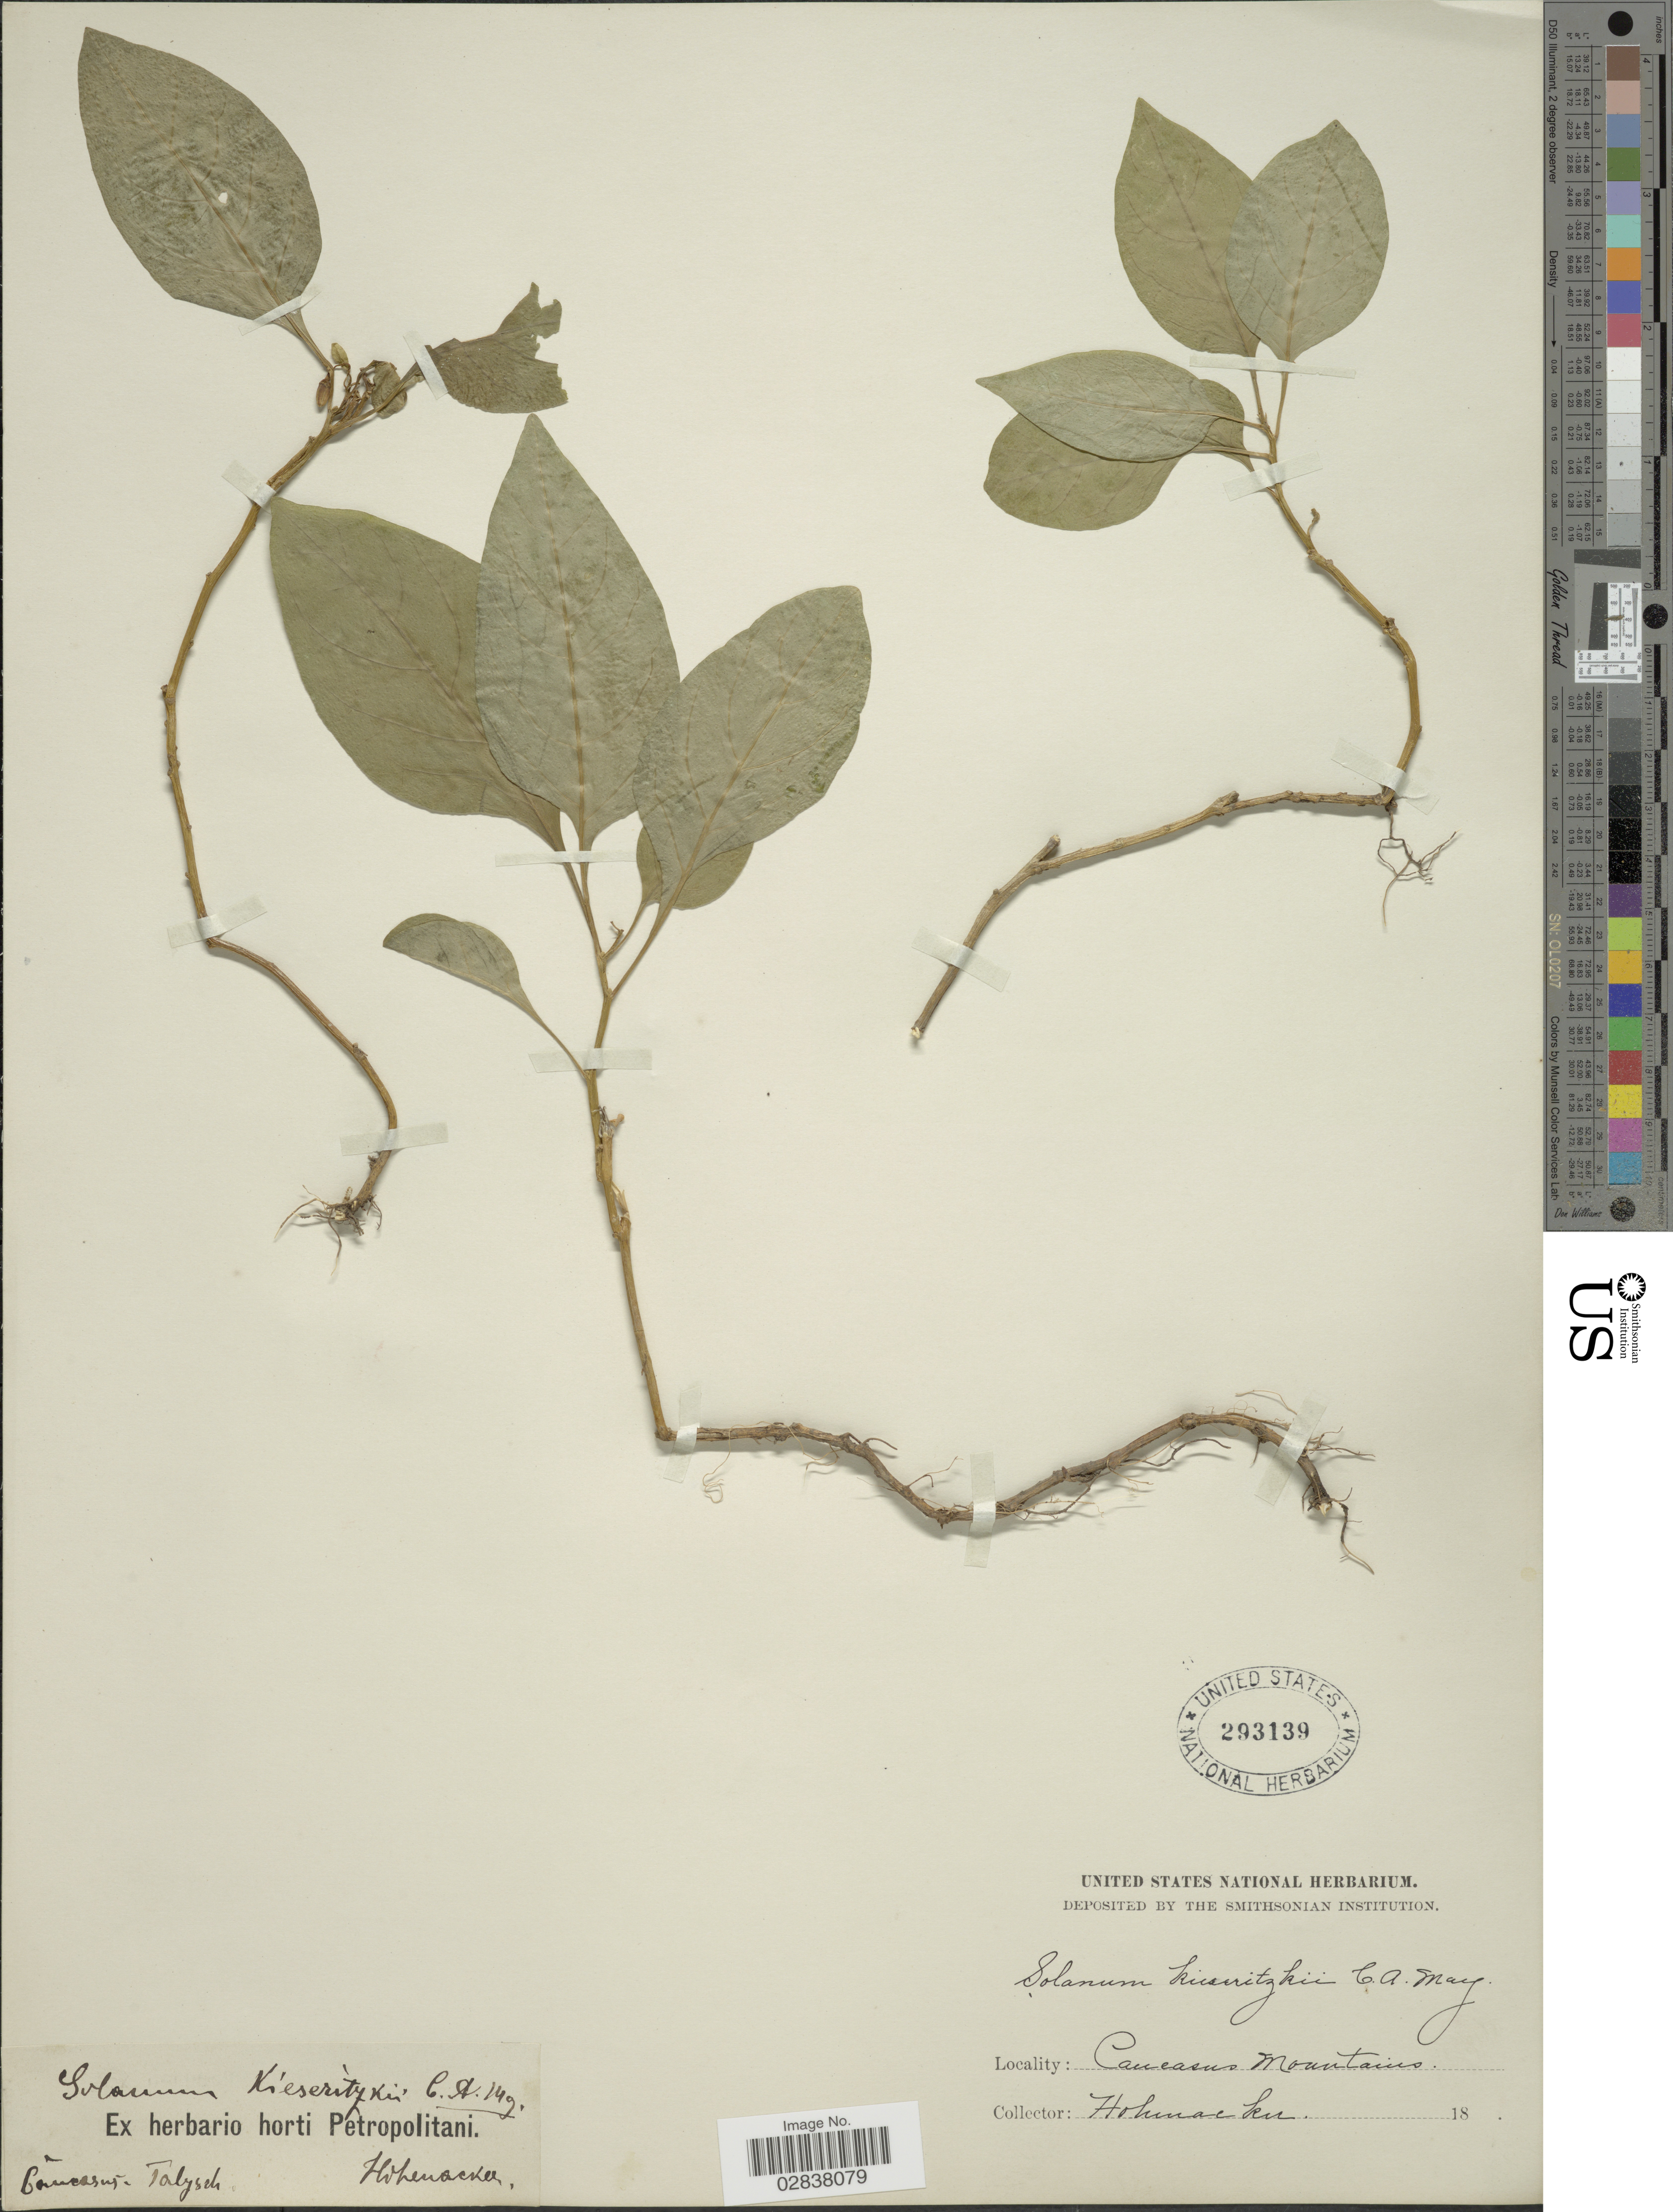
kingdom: Plantae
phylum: Tracheophyta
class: Magnoliopsida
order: Solanales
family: Solanaceae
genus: Solanum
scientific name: Solanum kieseritzkii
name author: C.A. Mey.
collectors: Hohenacker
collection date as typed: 18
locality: Caucacus Mountains.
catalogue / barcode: US 293139